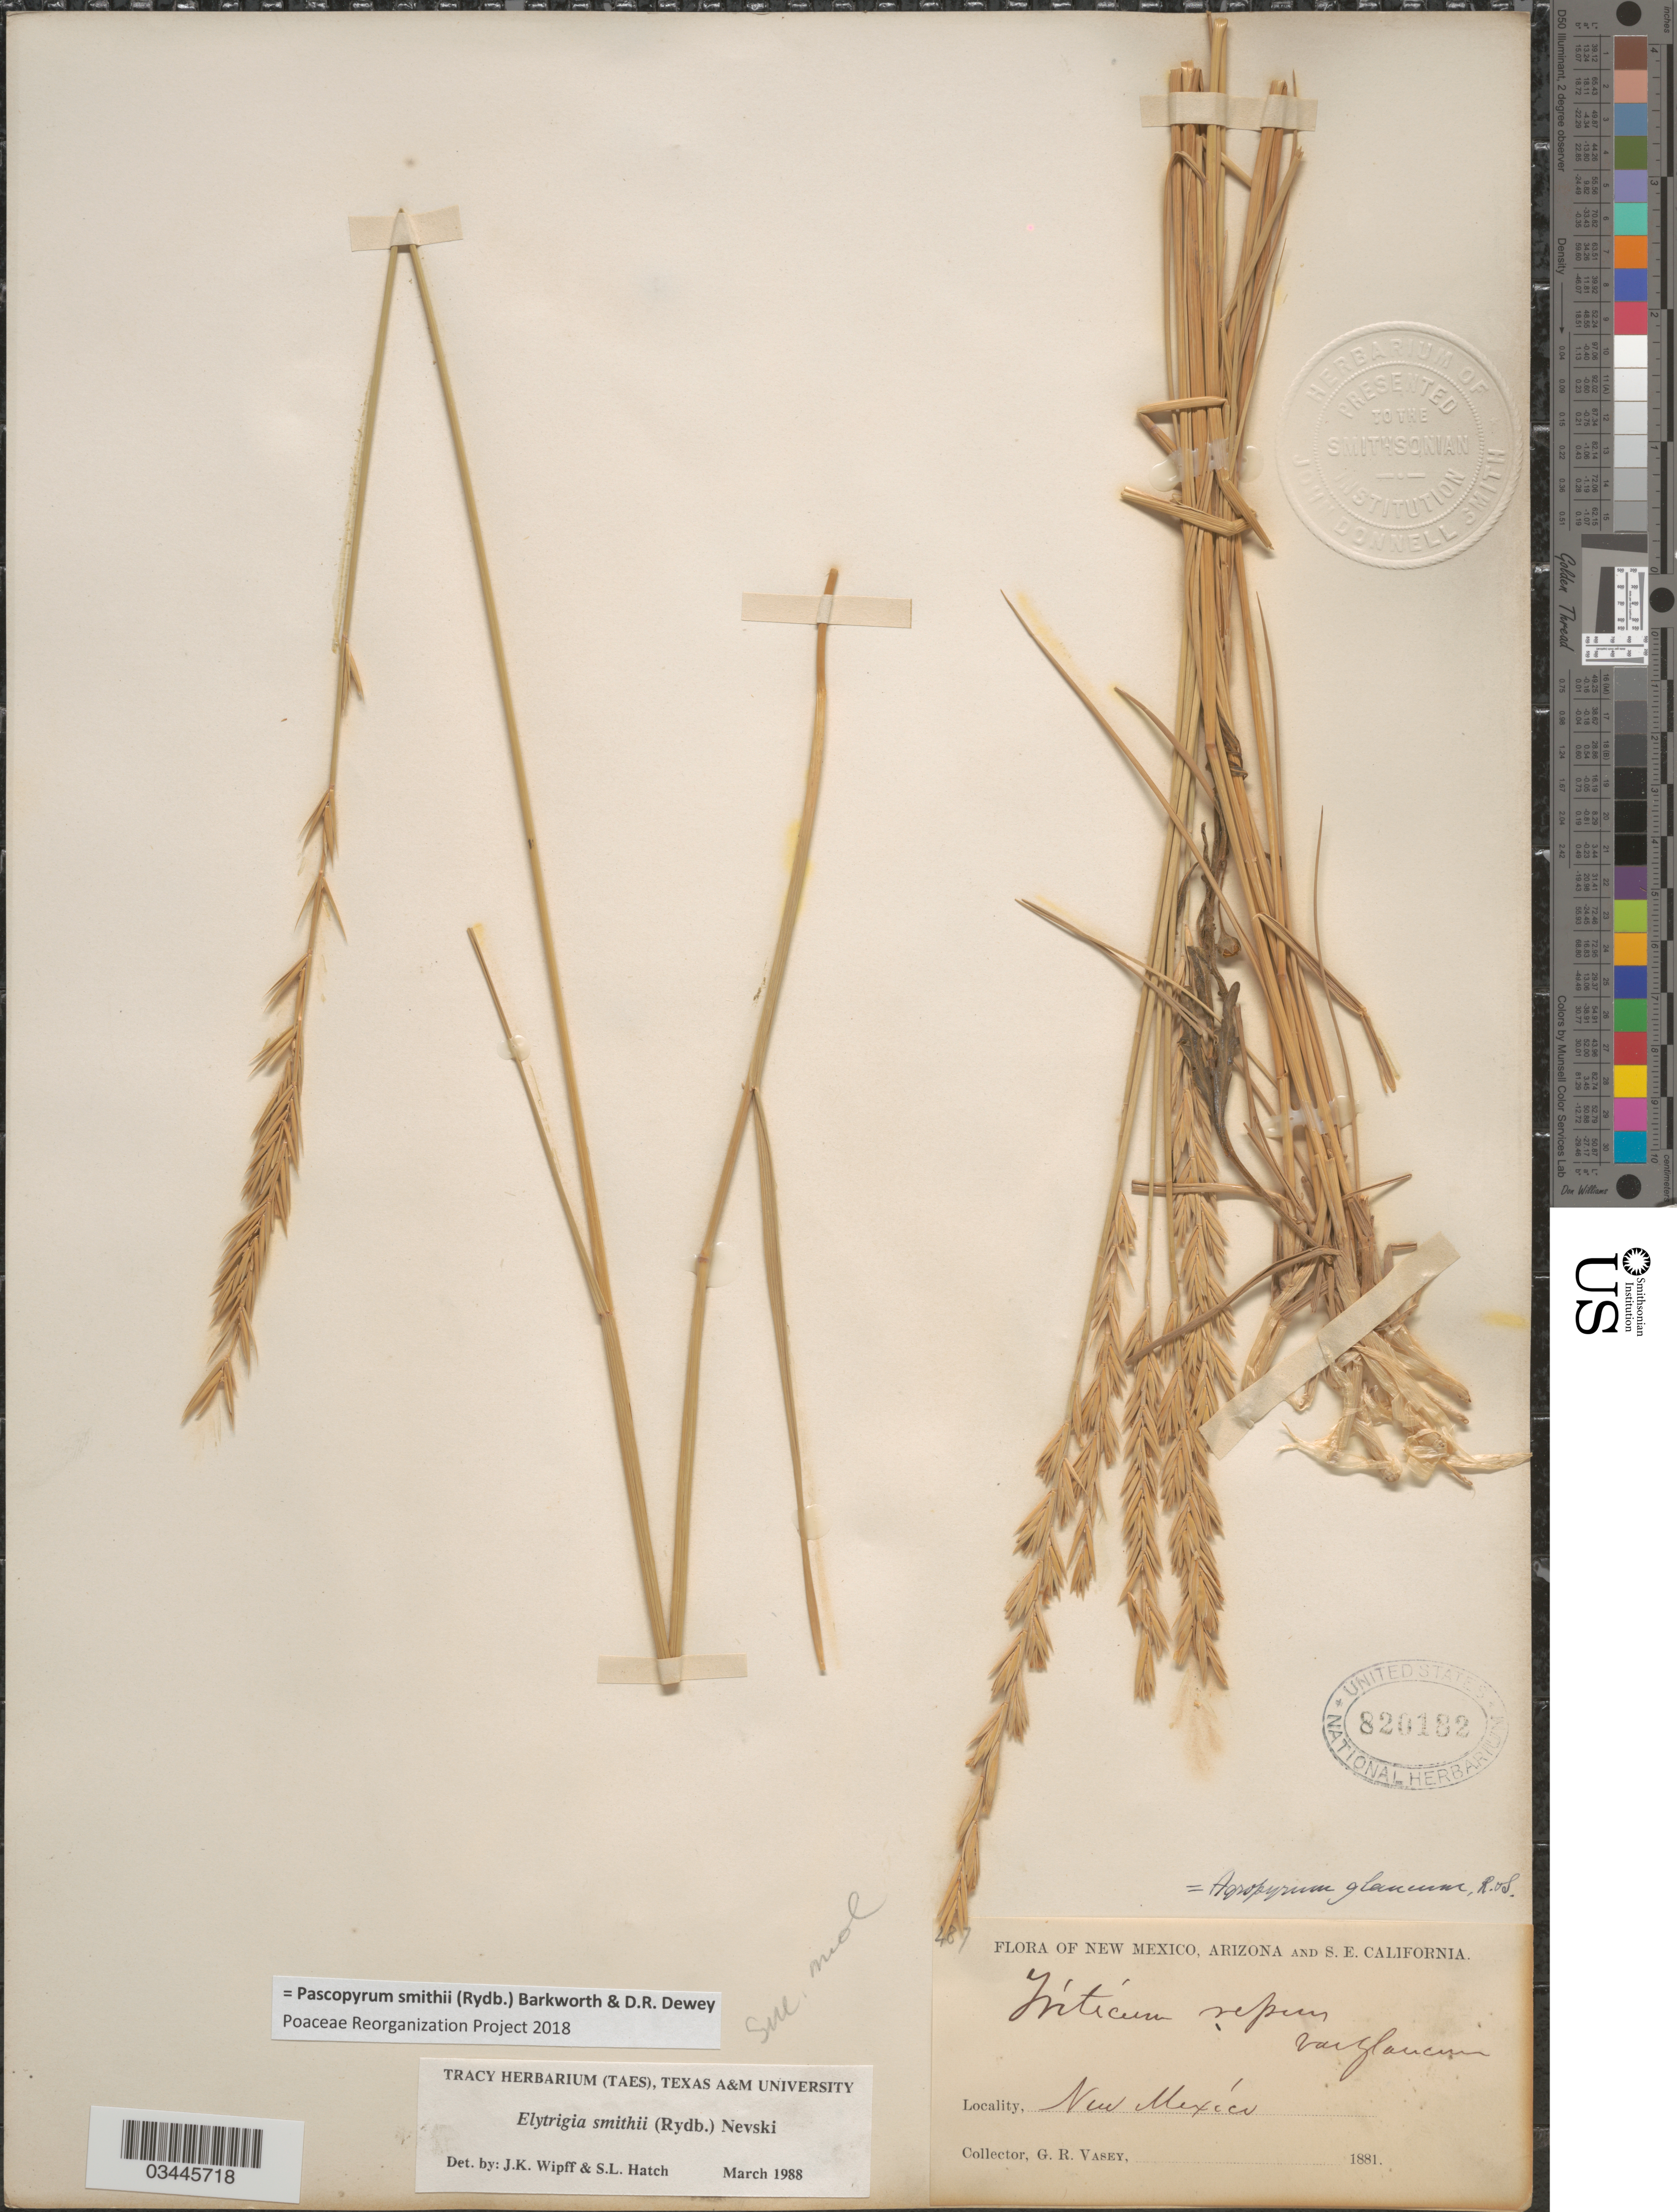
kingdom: Plantae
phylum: Tracheophyta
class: Liliopsida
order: Poales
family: Poaceae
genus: Pascopyrum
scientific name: Pascopyrum smithii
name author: (Rydb.) Barkworth & Dewey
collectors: G. R. Vasey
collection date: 1881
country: United States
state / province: New Mexico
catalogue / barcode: US 820182